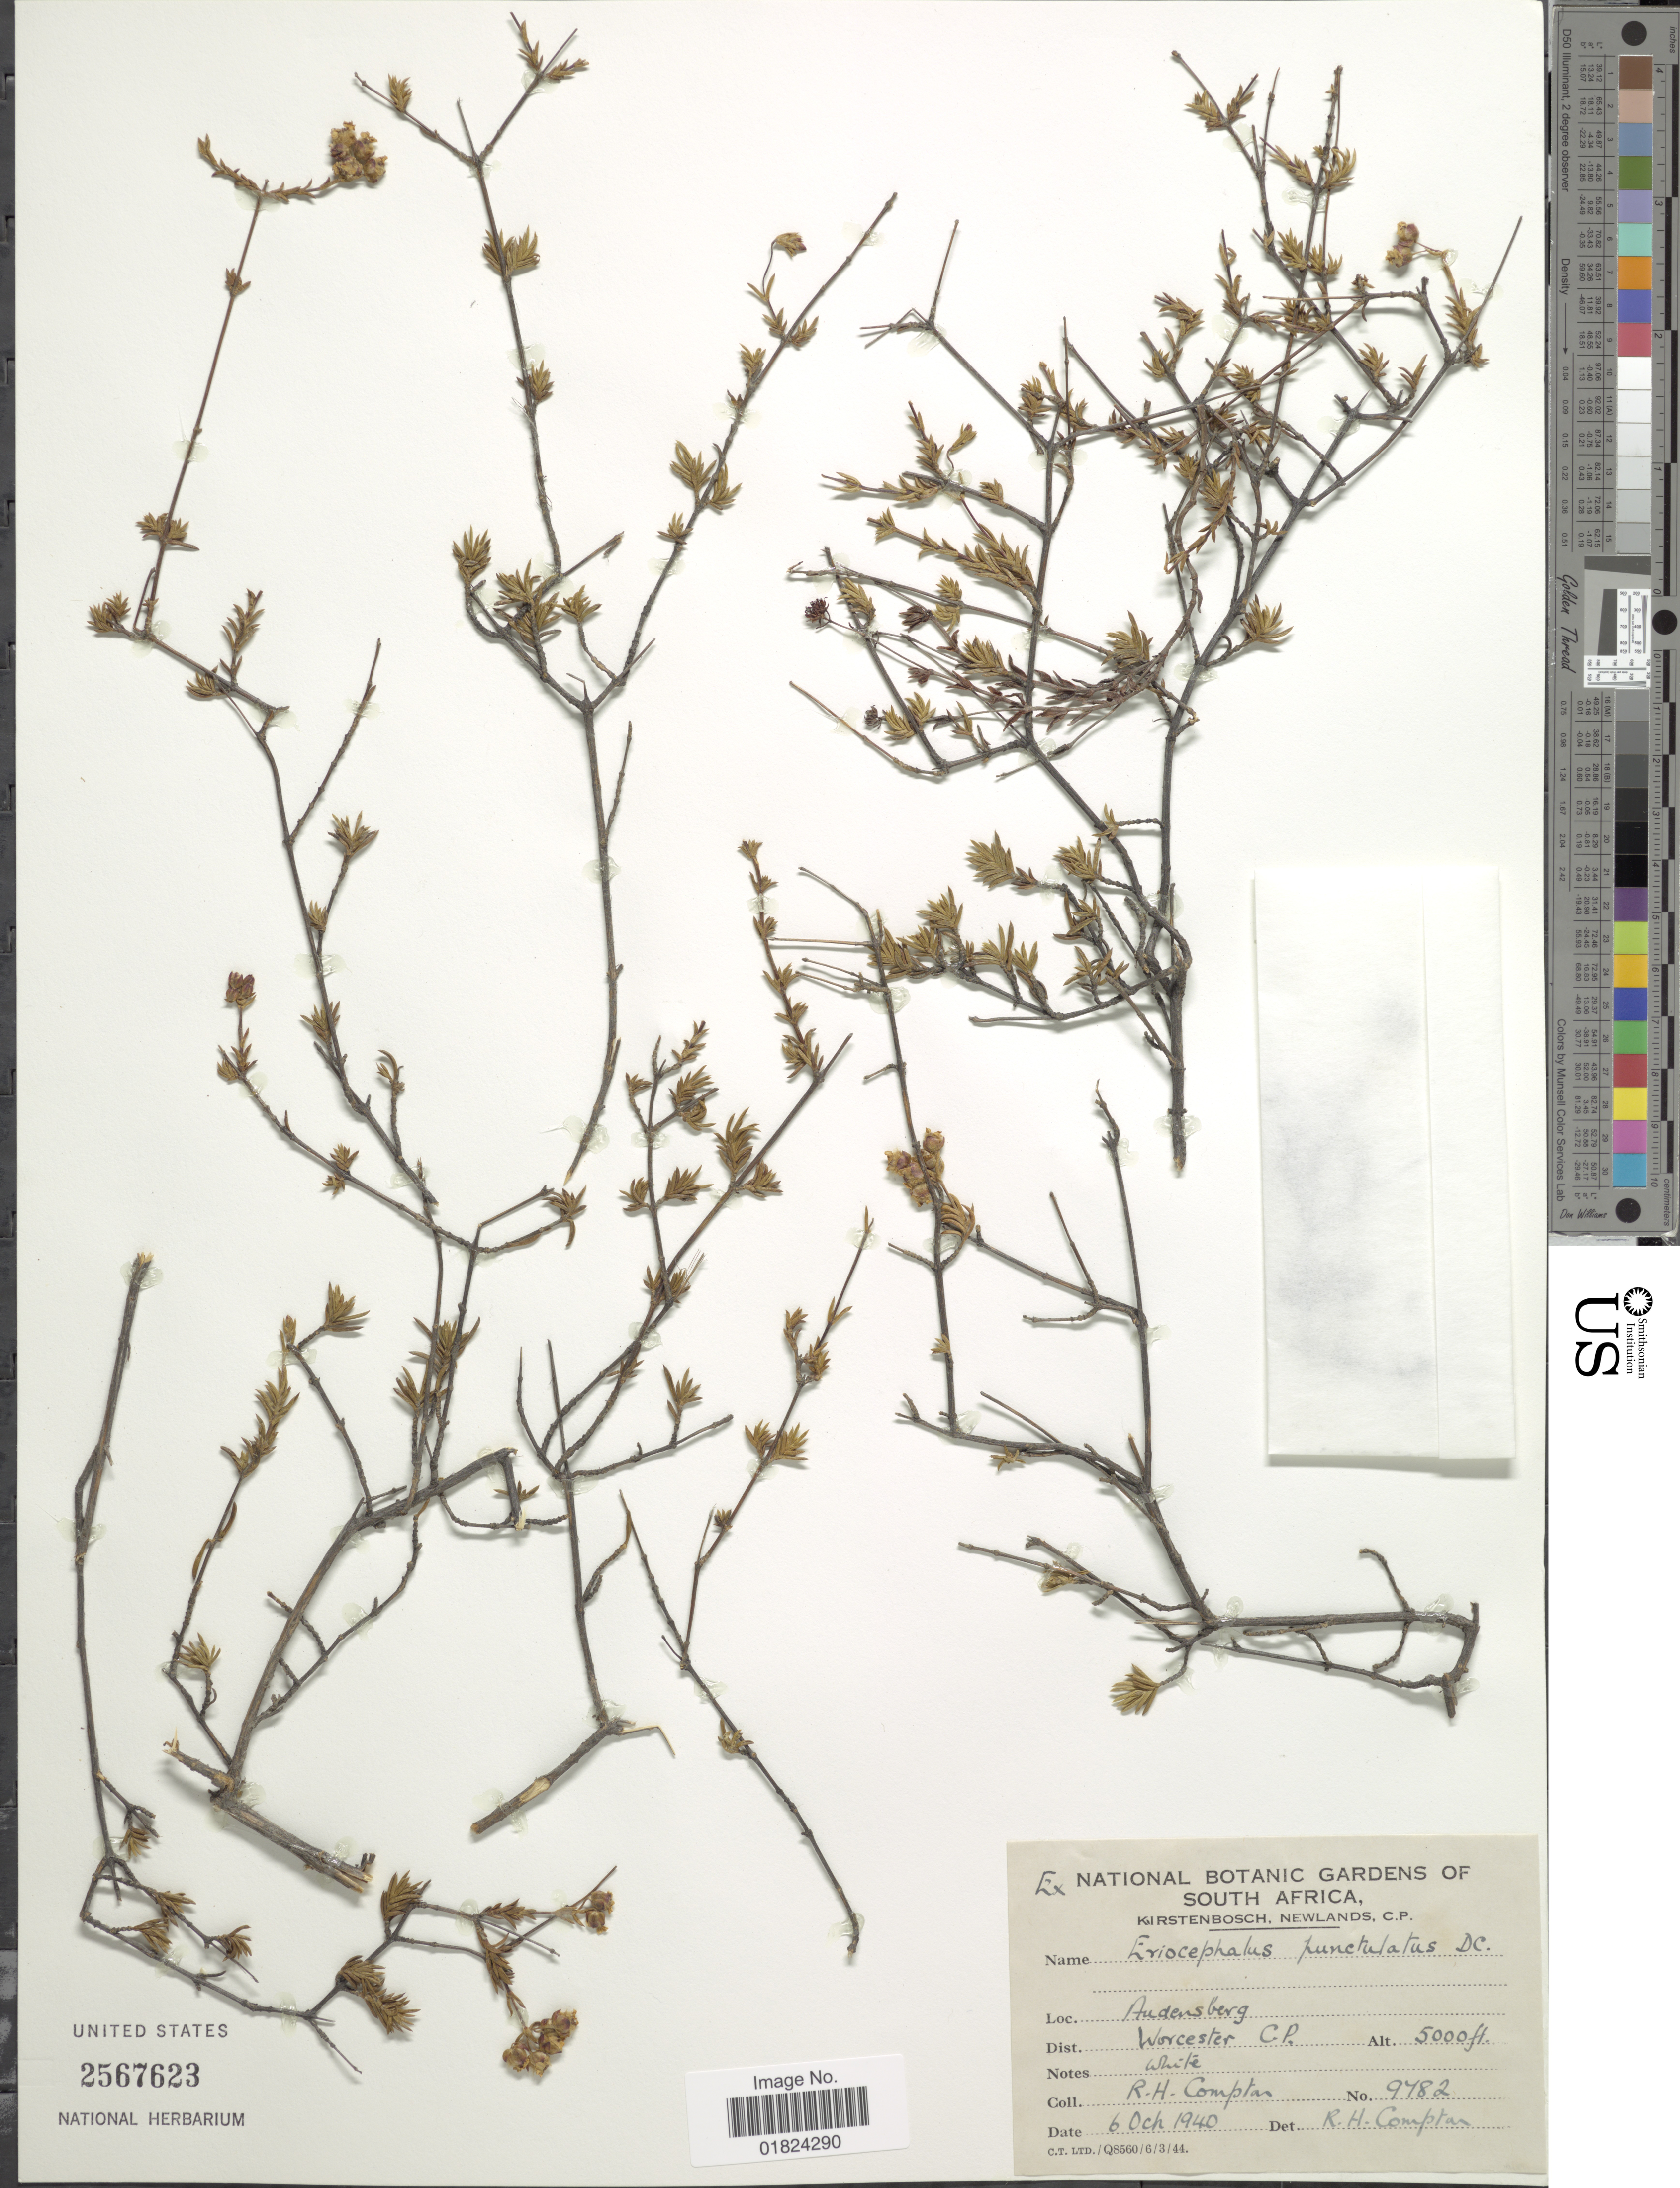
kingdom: Plantae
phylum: Tracheophyta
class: Magnoliopsida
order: Asterales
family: Asteraceae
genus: Eriocephalus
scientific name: Eriocephalus punctulatus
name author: DC.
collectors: R. H. Compton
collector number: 9782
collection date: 1940-10-06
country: South Africa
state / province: Western Cape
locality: Audensberg, Dist. Worcester.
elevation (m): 1524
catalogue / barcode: US 2567623